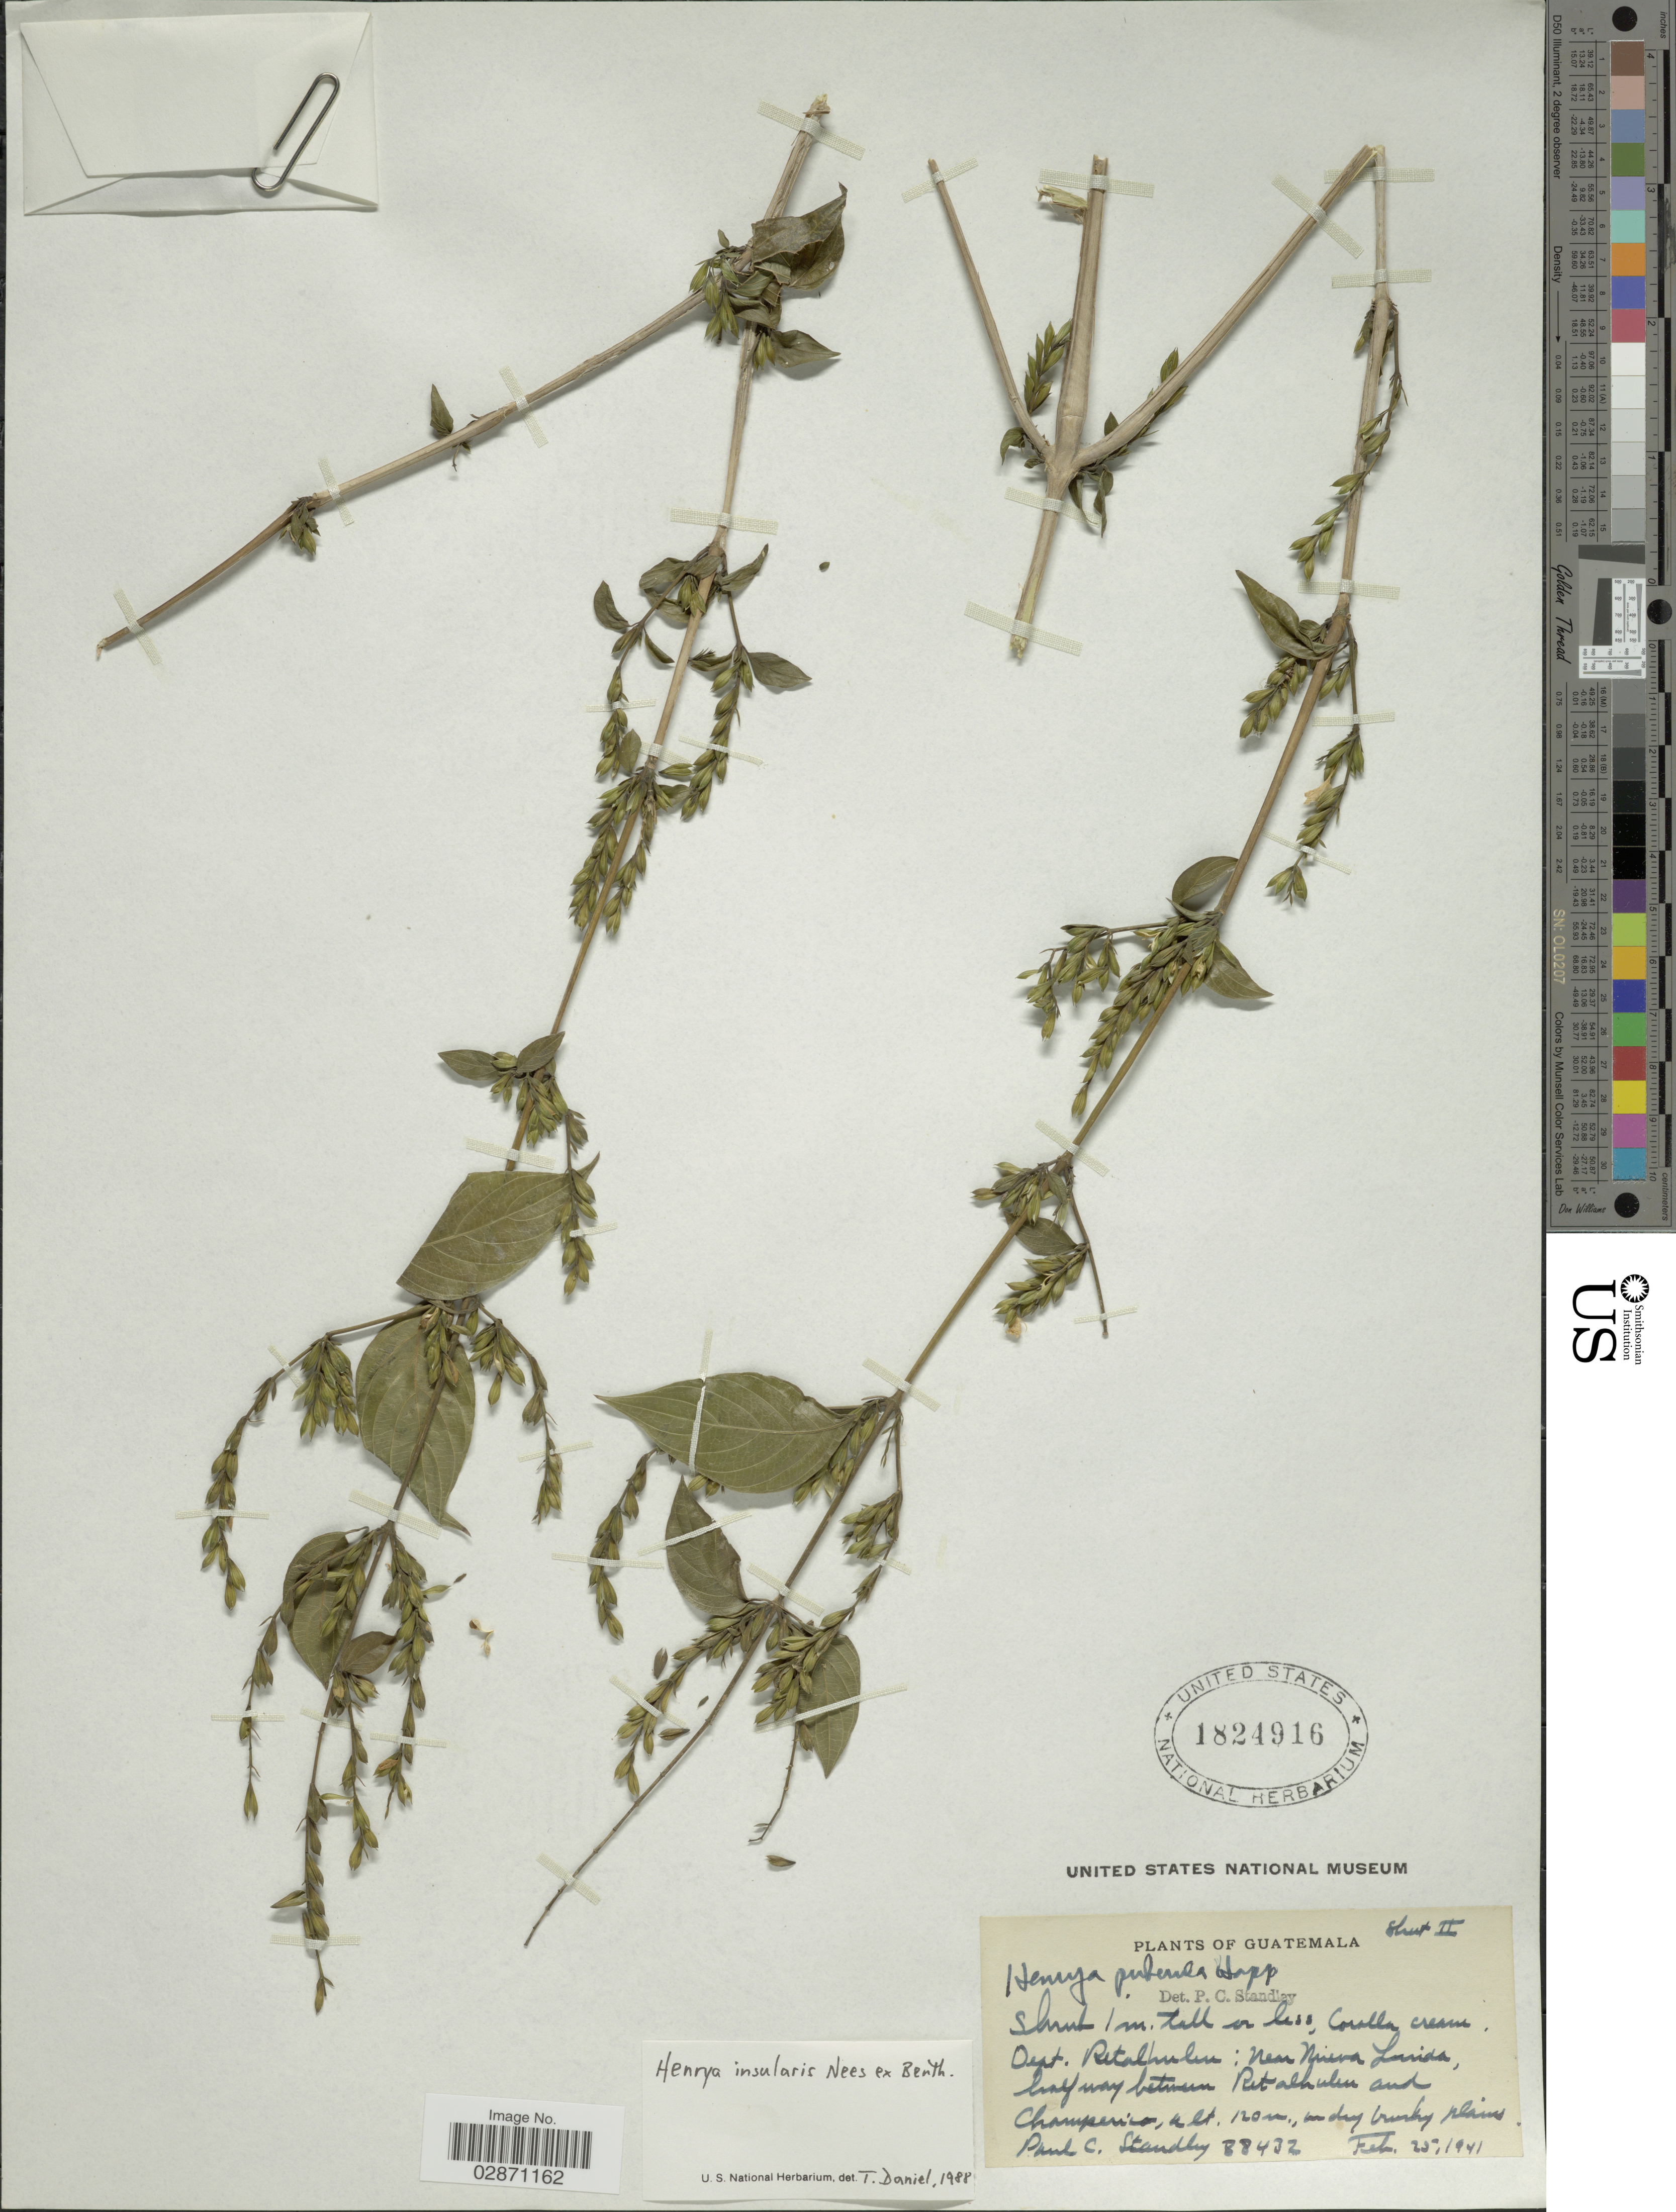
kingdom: Plantae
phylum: Tracheophyta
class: Magnoliopsida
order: Lamiales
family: Acanthaceae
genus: Henrya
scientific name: Henrya insularis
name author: Nees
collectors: P. C. Standley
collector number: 88432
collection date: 1941-02-25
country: Guatemala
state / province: Retalhuleu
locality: Dept. Retalhuleu: near Nueva Linda, half way between Retalhuleu and Champerico.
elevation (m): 120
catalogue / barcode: US 1824916